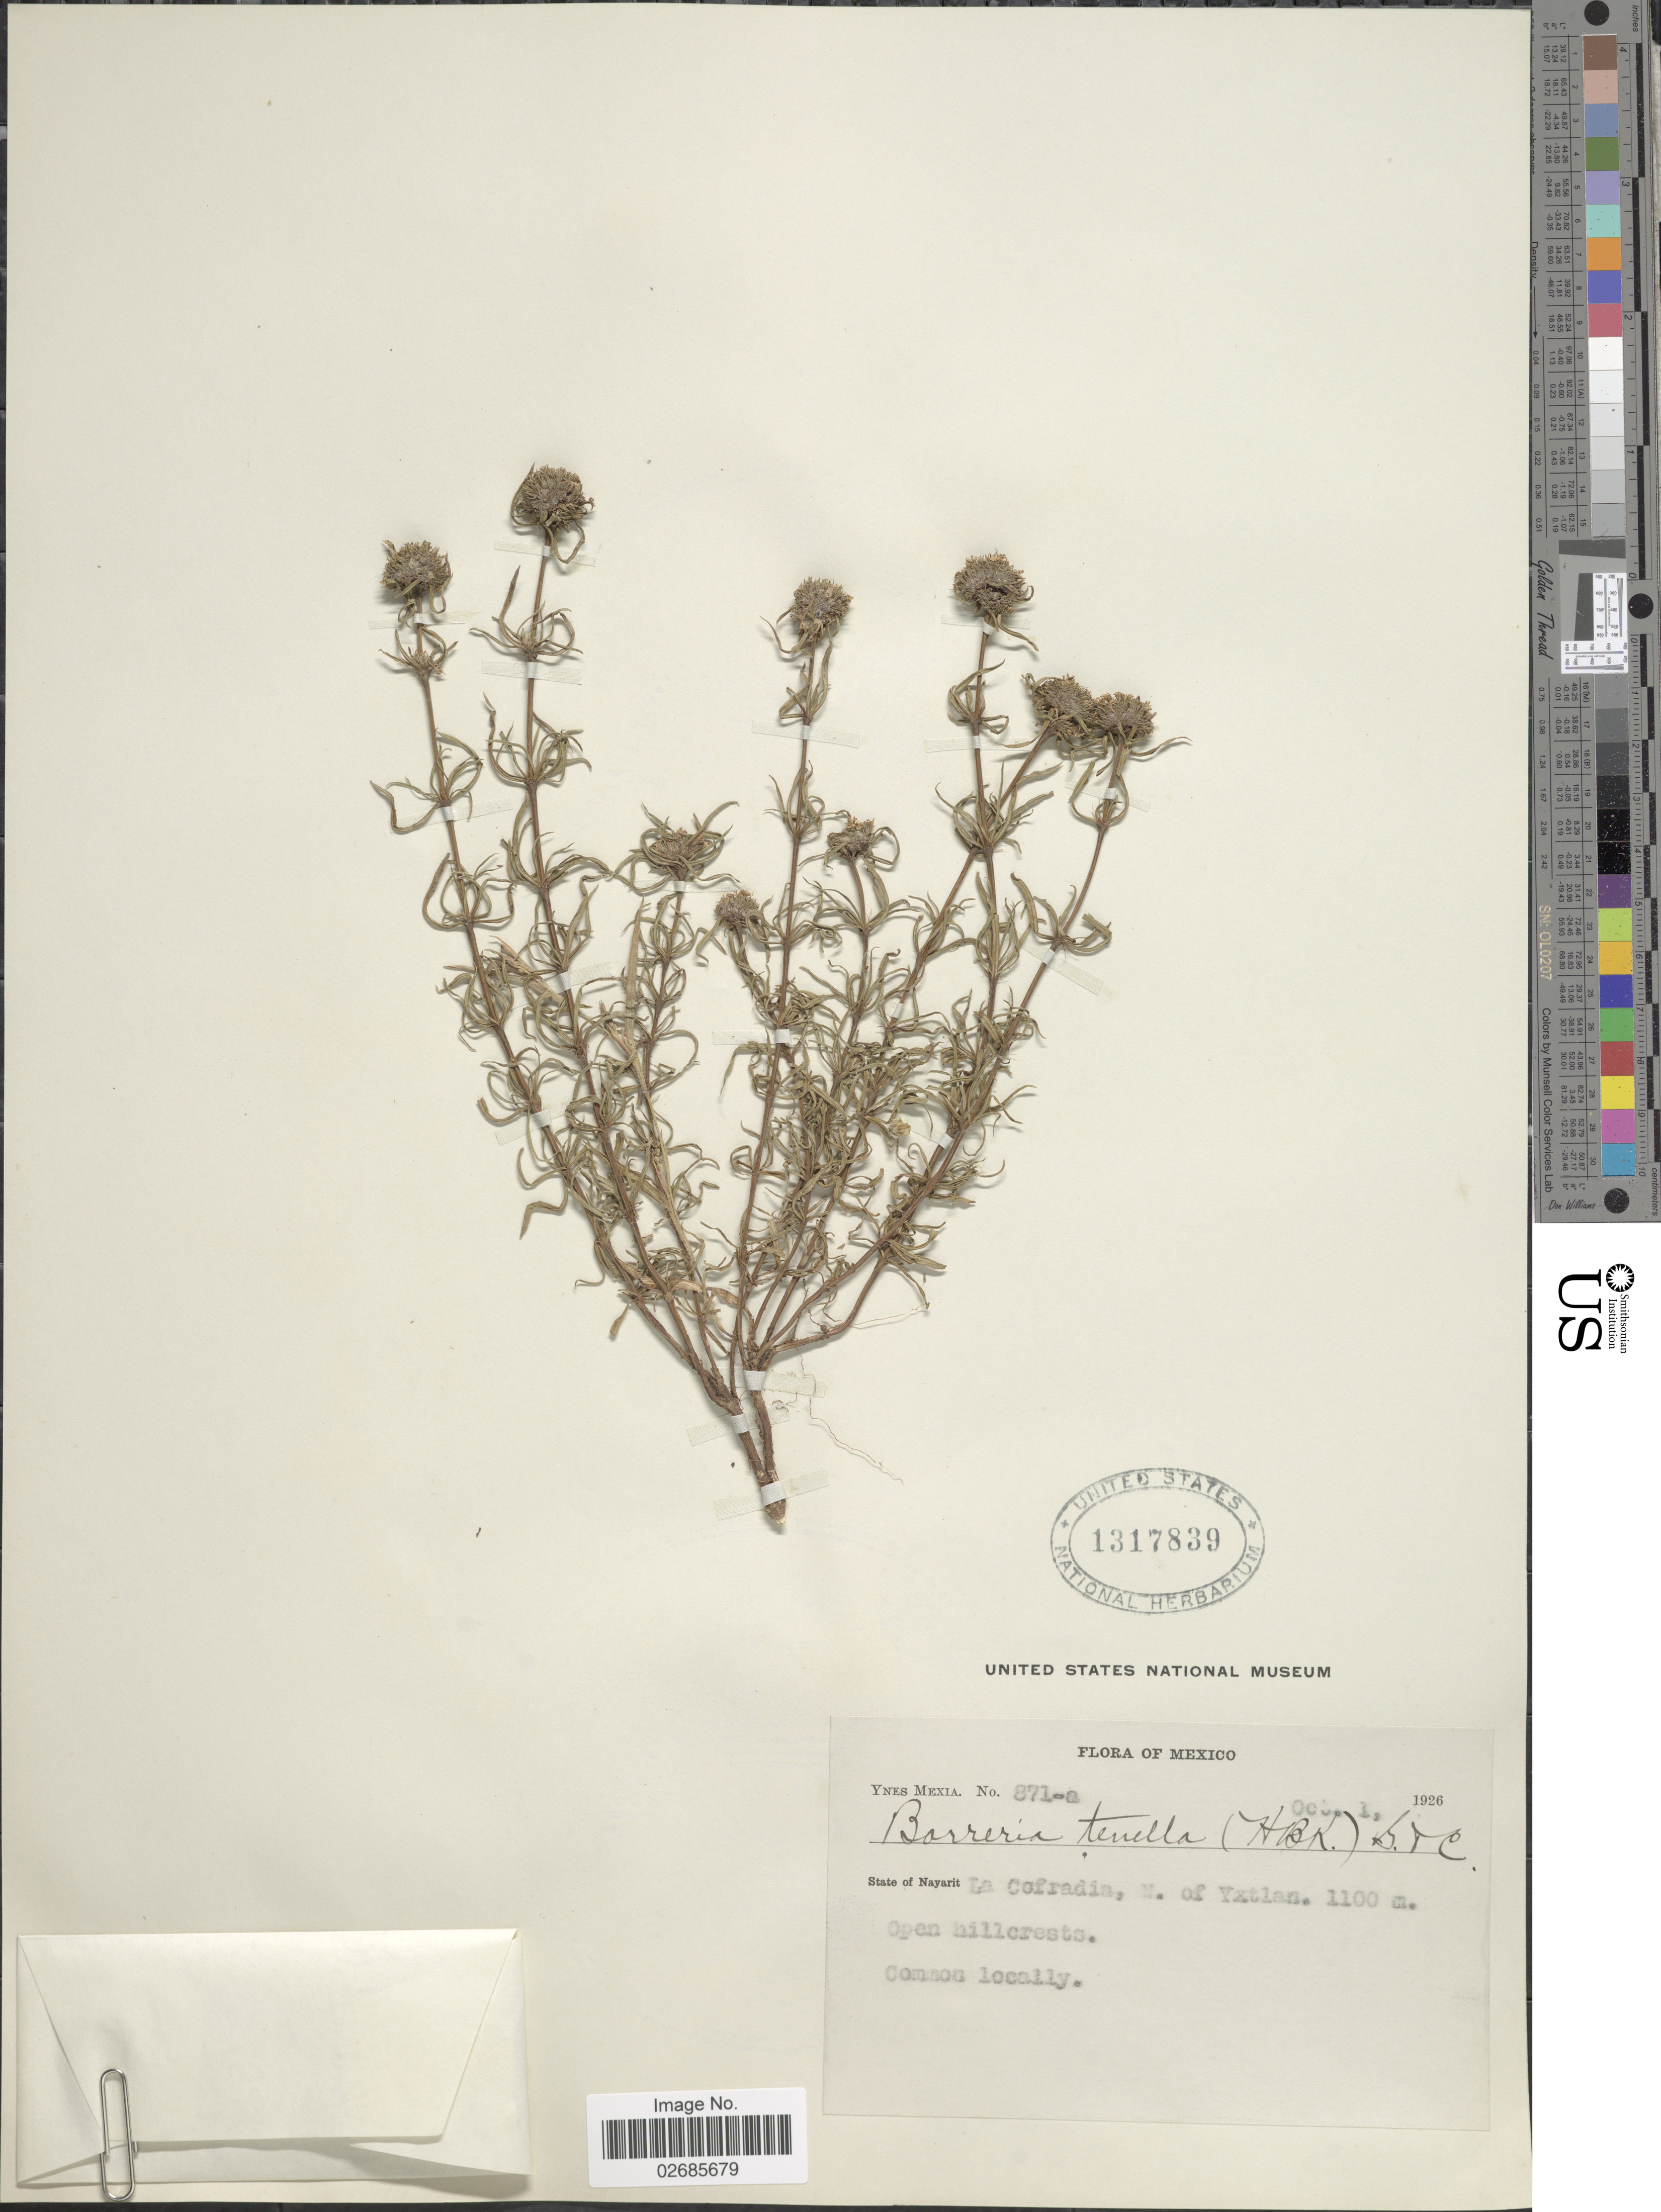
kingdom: Plantae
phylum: Tracheophyta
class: Magnoliopsida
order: Gentianales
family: Rubiaceae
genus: Borreria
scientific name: Borreria suaveolens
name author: G. Mey.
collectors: Y. Mexia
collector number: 871-a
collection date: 1926-10-01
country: Mexico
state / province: Nayarit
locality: La Cofdradin, N of Yxtlan, Open hillcrests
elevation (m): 1100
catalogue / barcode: US 1317839